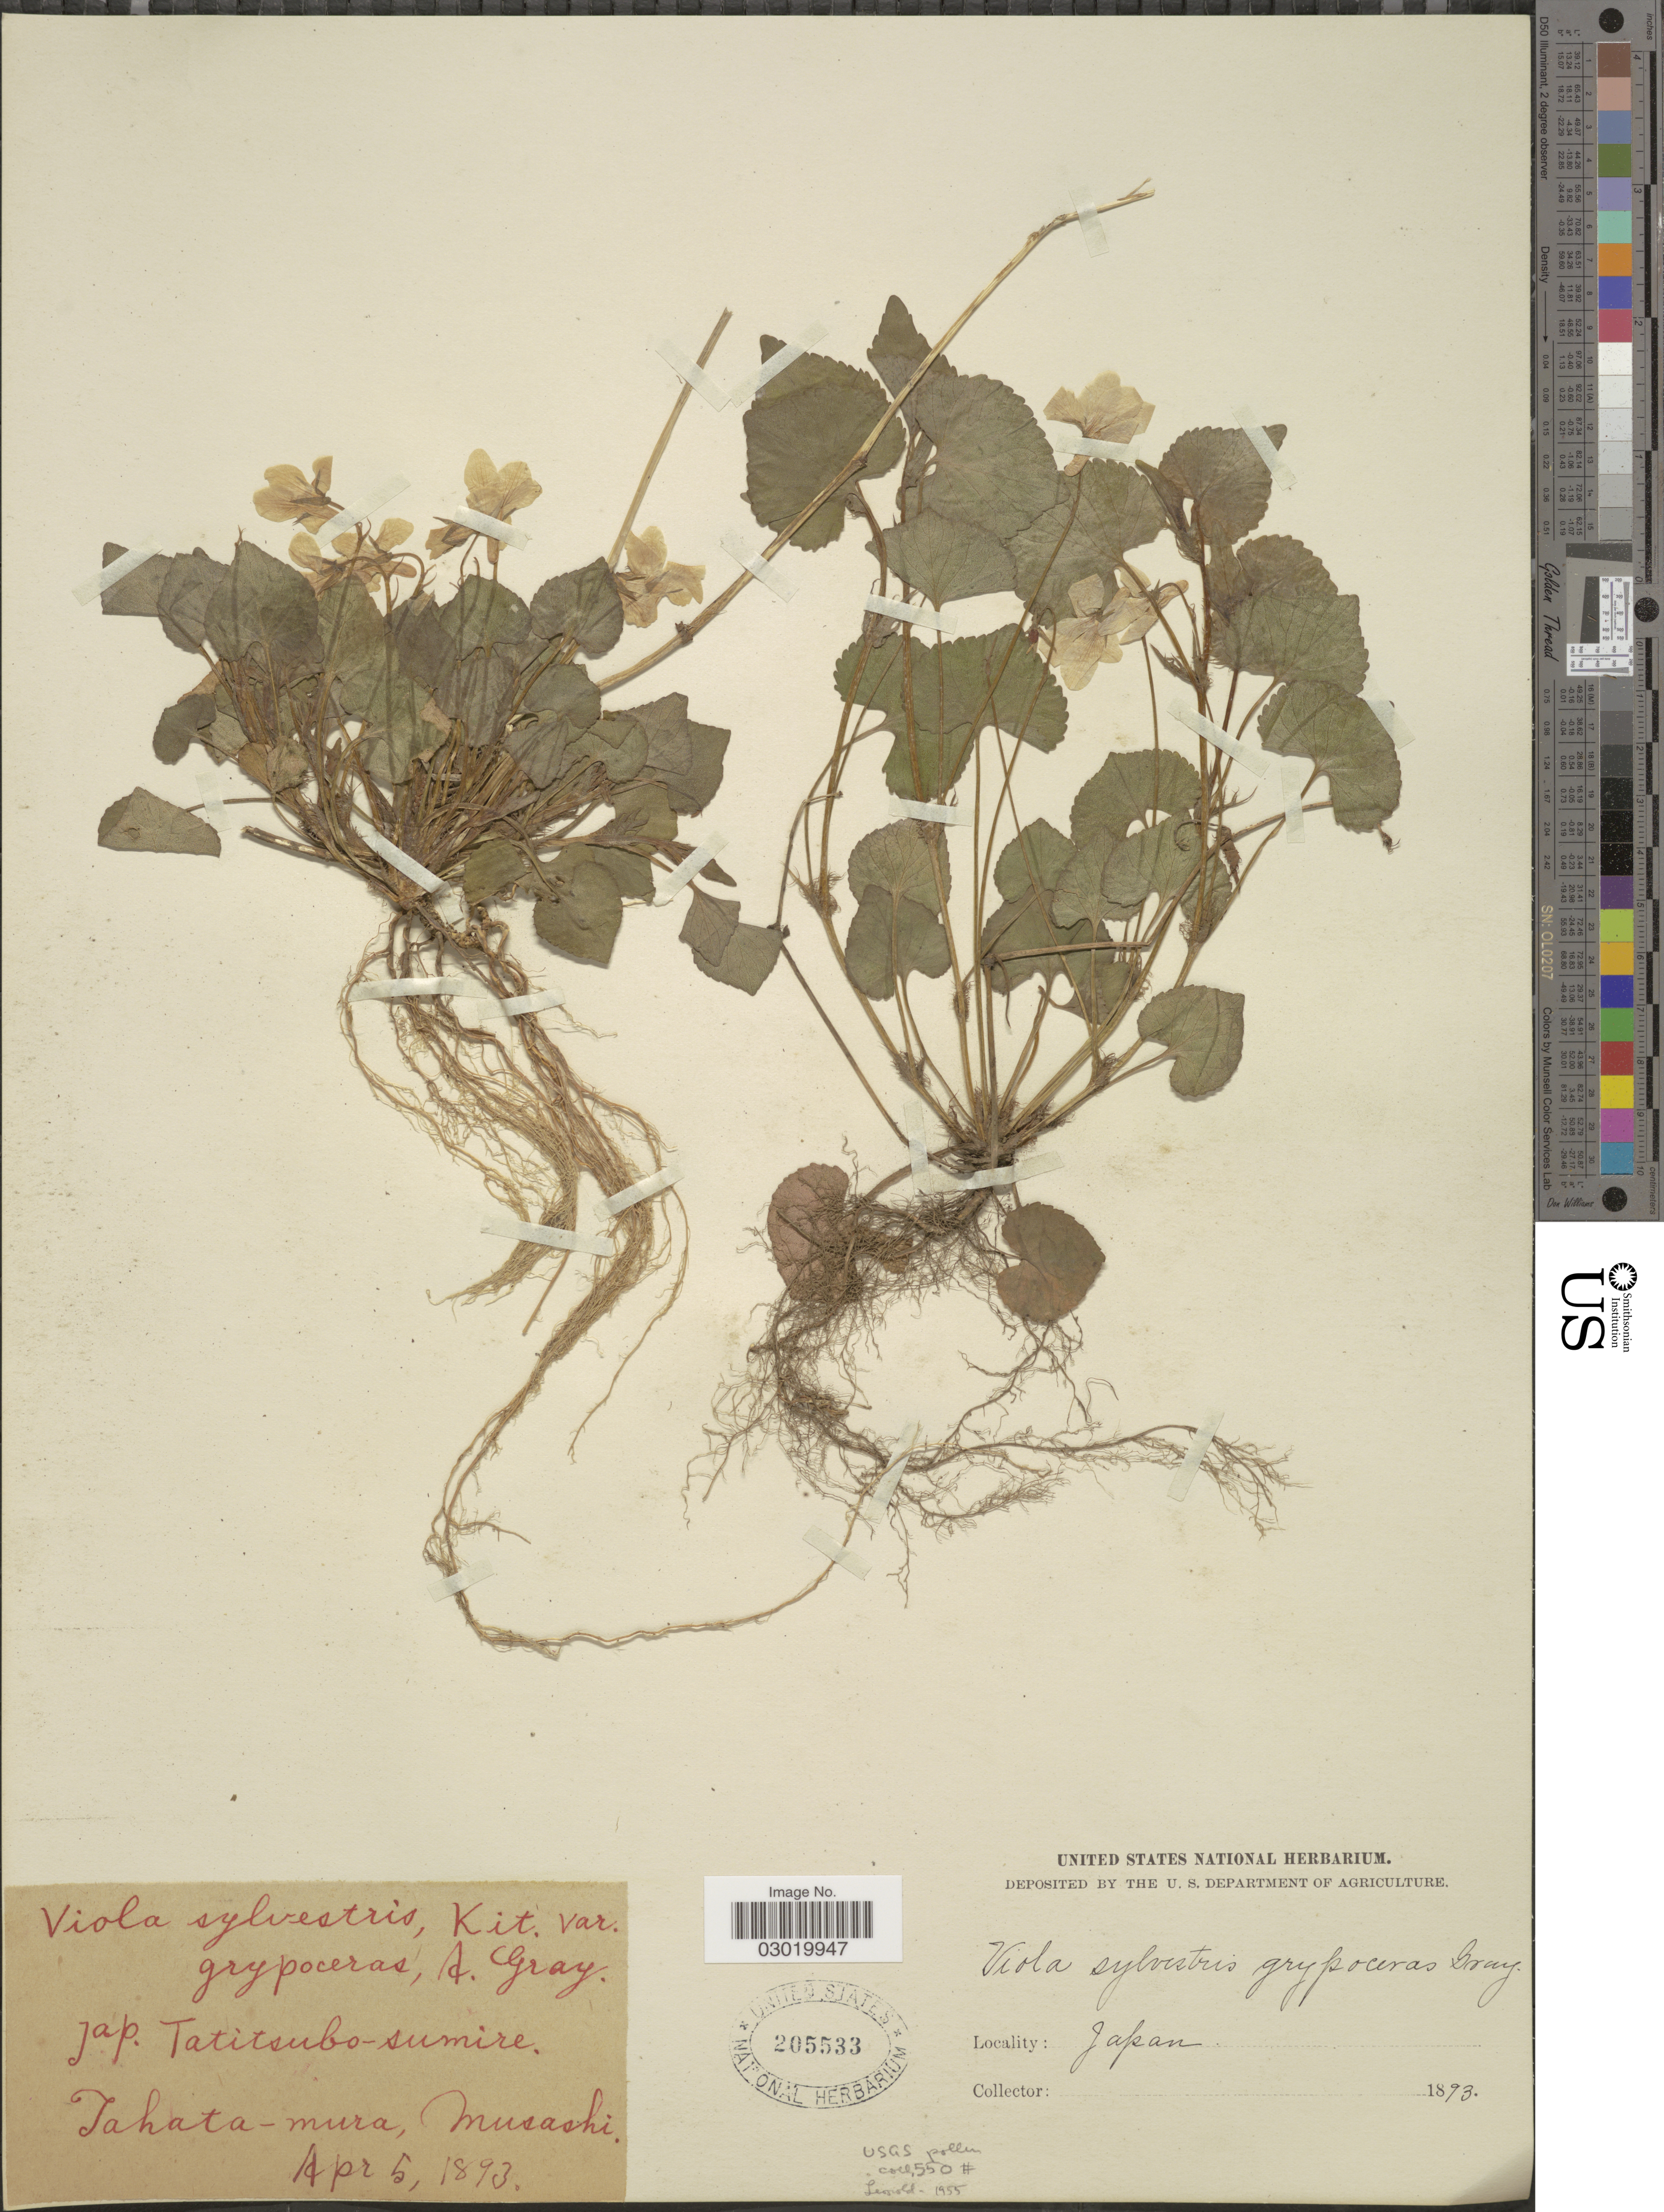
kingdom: Plantae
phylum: Tracheophyta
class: Magnoliopsida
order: Malpighiales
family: Violaceae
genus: Viola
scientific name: Viola grypoceras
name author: A. Gray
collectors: U.S. National Herbarium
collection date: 1893-04-05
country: Japan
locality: Tahata-mura, Musashi.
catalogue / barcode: US 205533